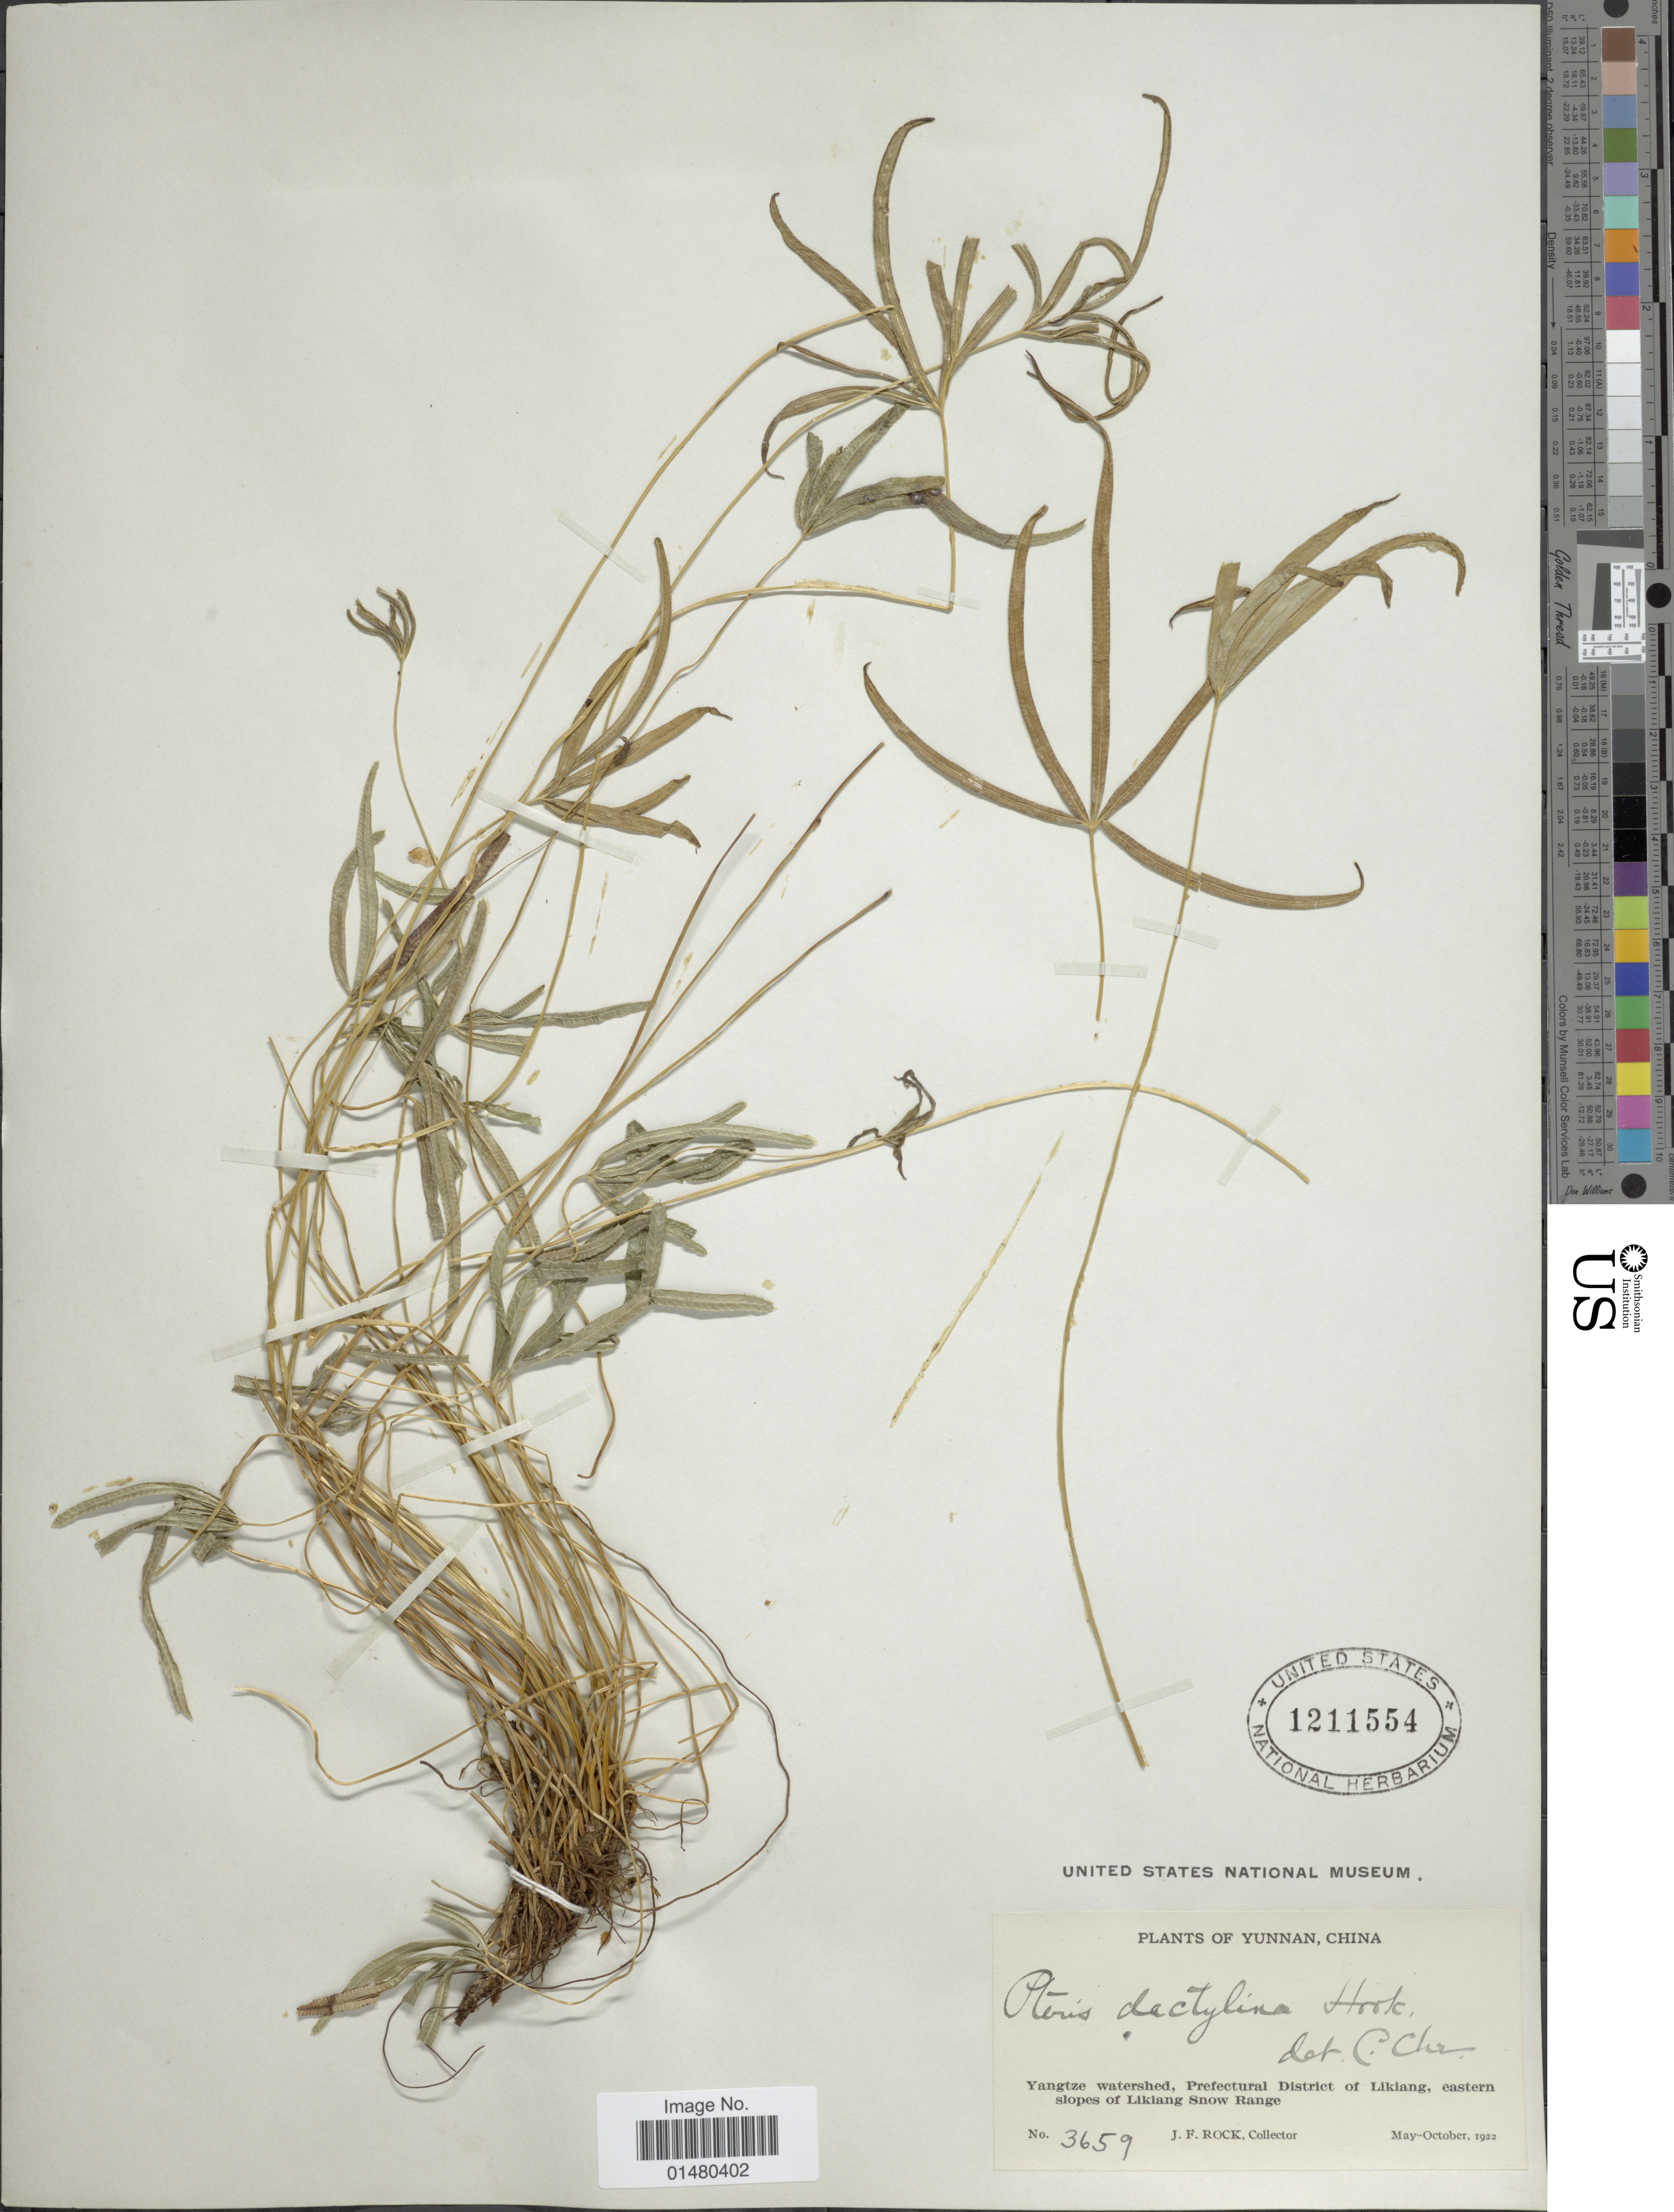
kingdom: Plantae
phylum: Tracheophyta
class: Polypodiopsida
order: Polypodiales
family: Pteridaceae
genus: Pteris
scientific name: Pteris dactylina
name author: Hook.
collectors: J. Rock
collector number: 3659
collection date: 1922-05/1922-10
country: China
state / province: Yunnan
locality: Yangtze watershed, Prefectural District of Likiang, eastern slopes of Likiang Snow Range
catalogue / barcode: US 1211554